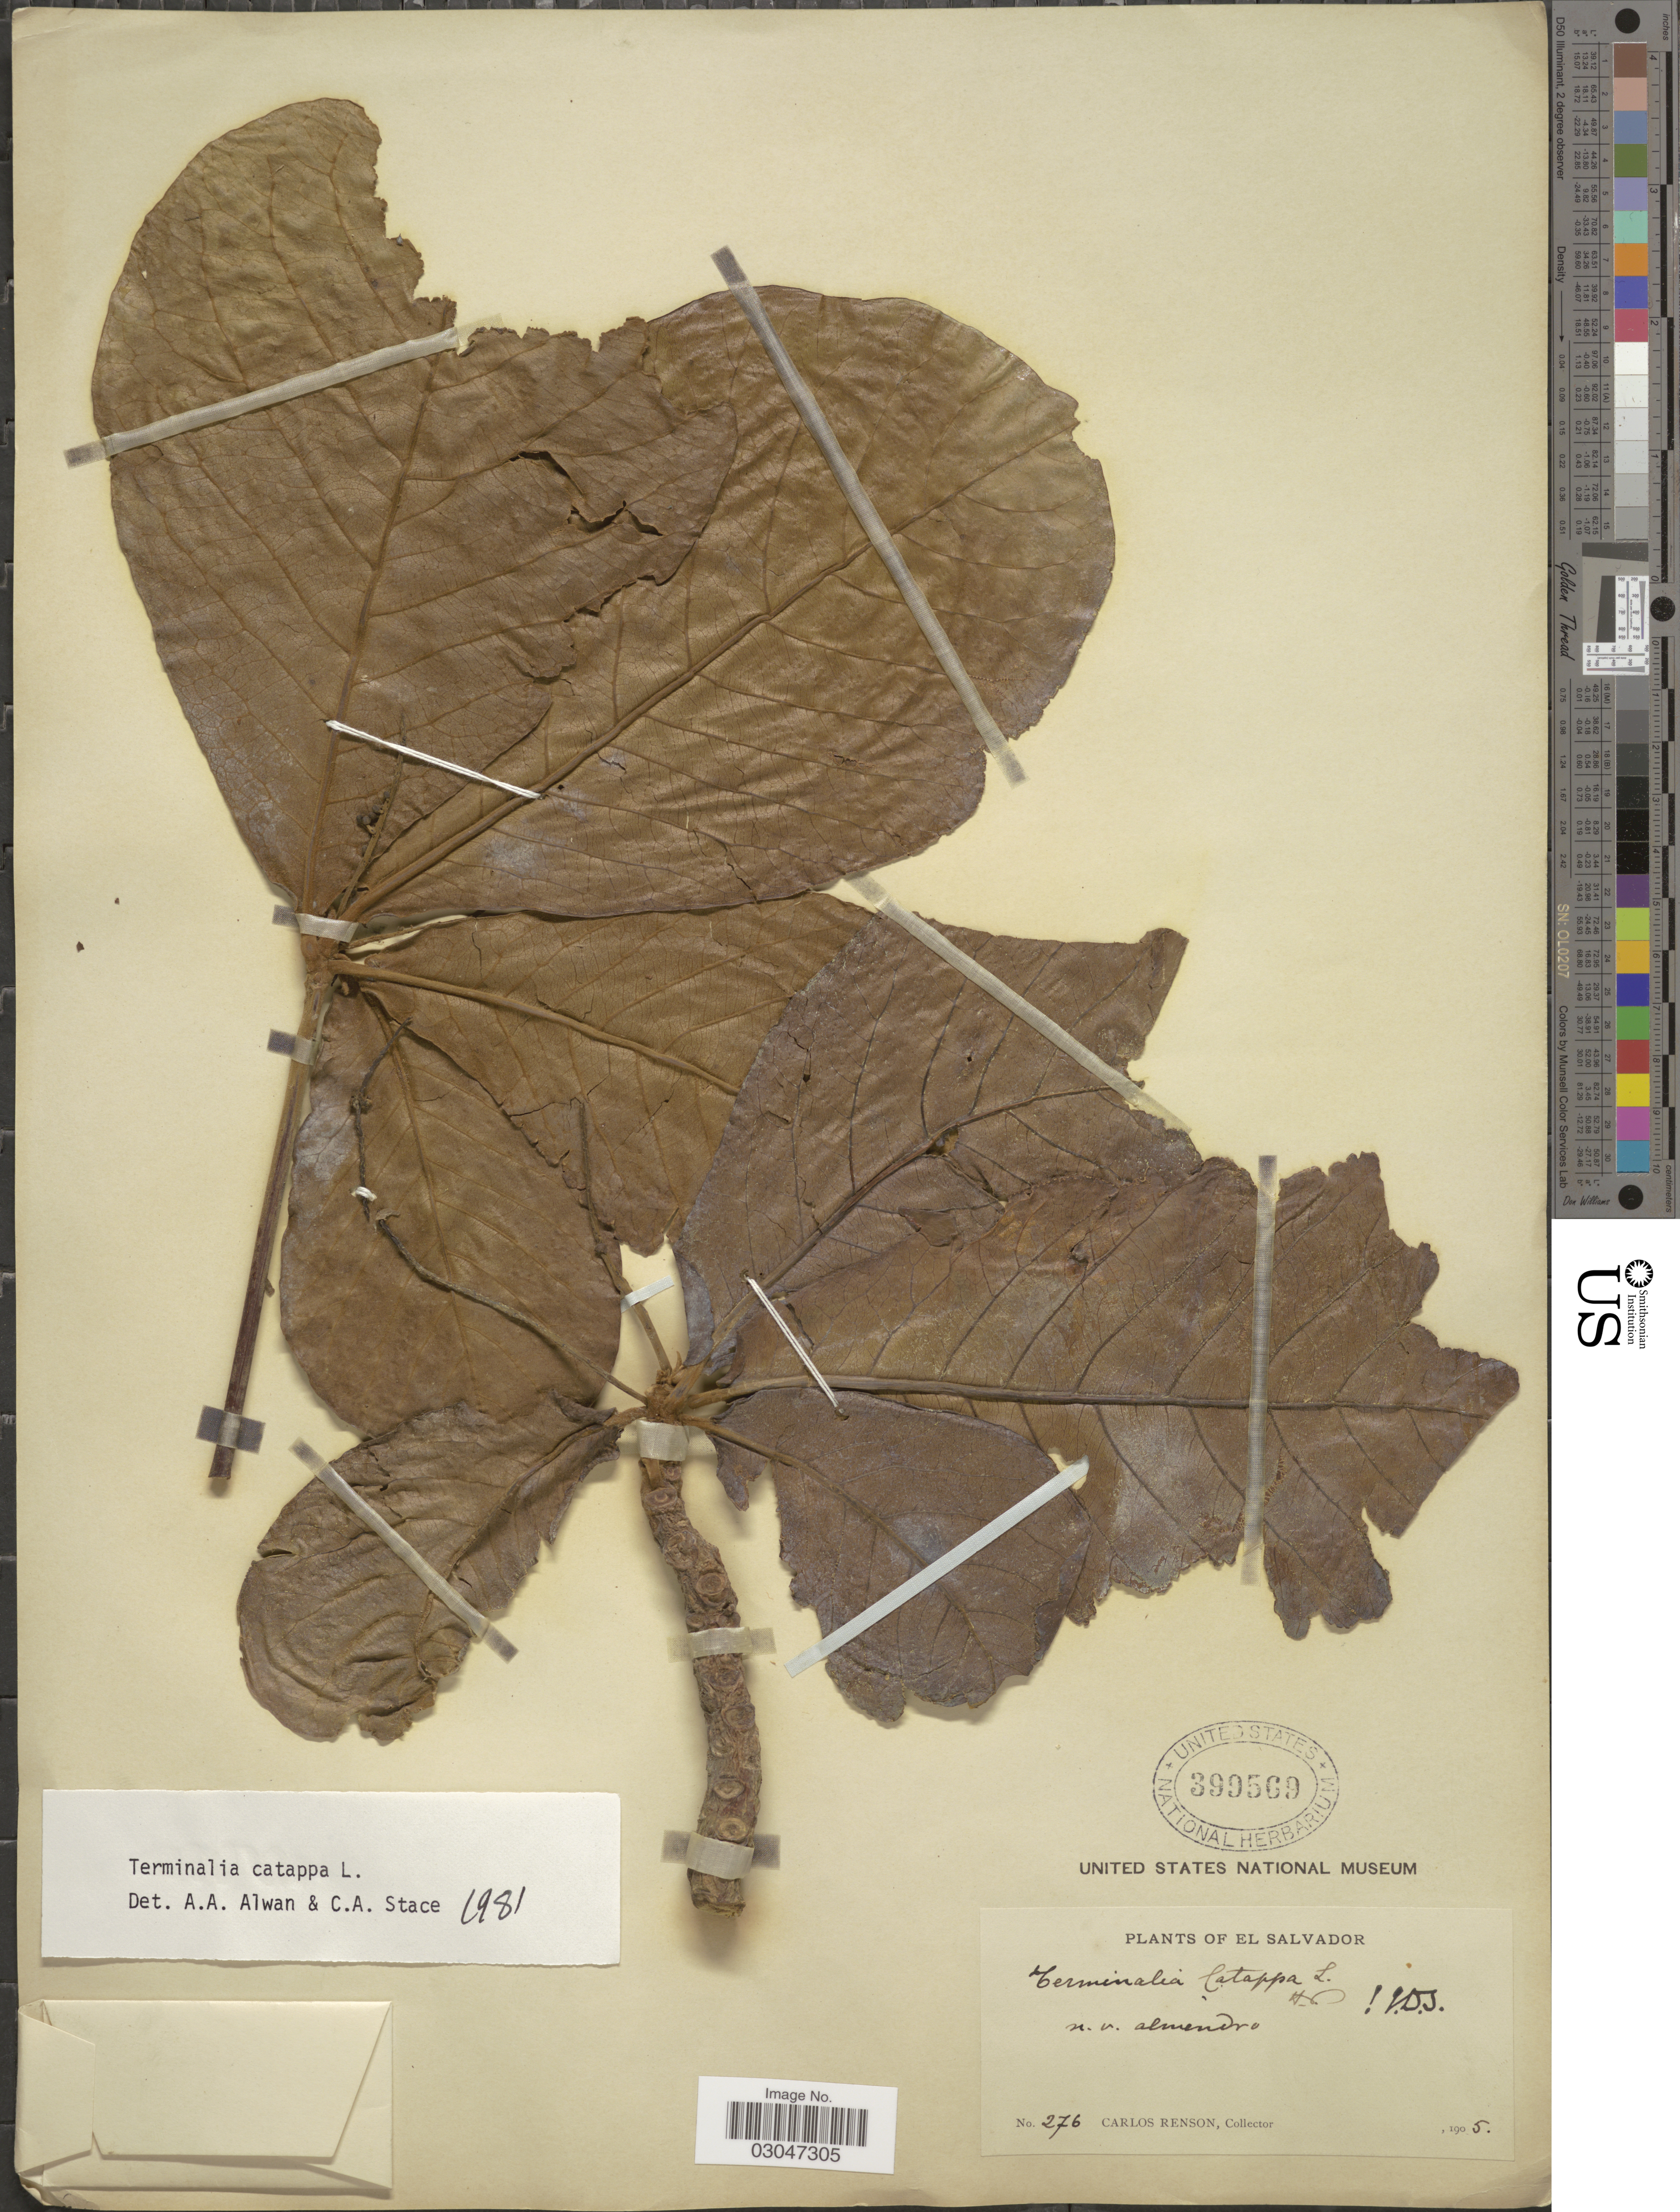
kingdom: Plantae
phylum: Tracheophyta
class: Magnoliopsida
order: Myrtales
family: Combretaceae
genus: Terminalia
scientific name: Terminalia catappa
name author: L.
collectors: C. Renson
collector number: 276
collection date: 1905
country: El Salvador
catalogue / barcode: US 399569